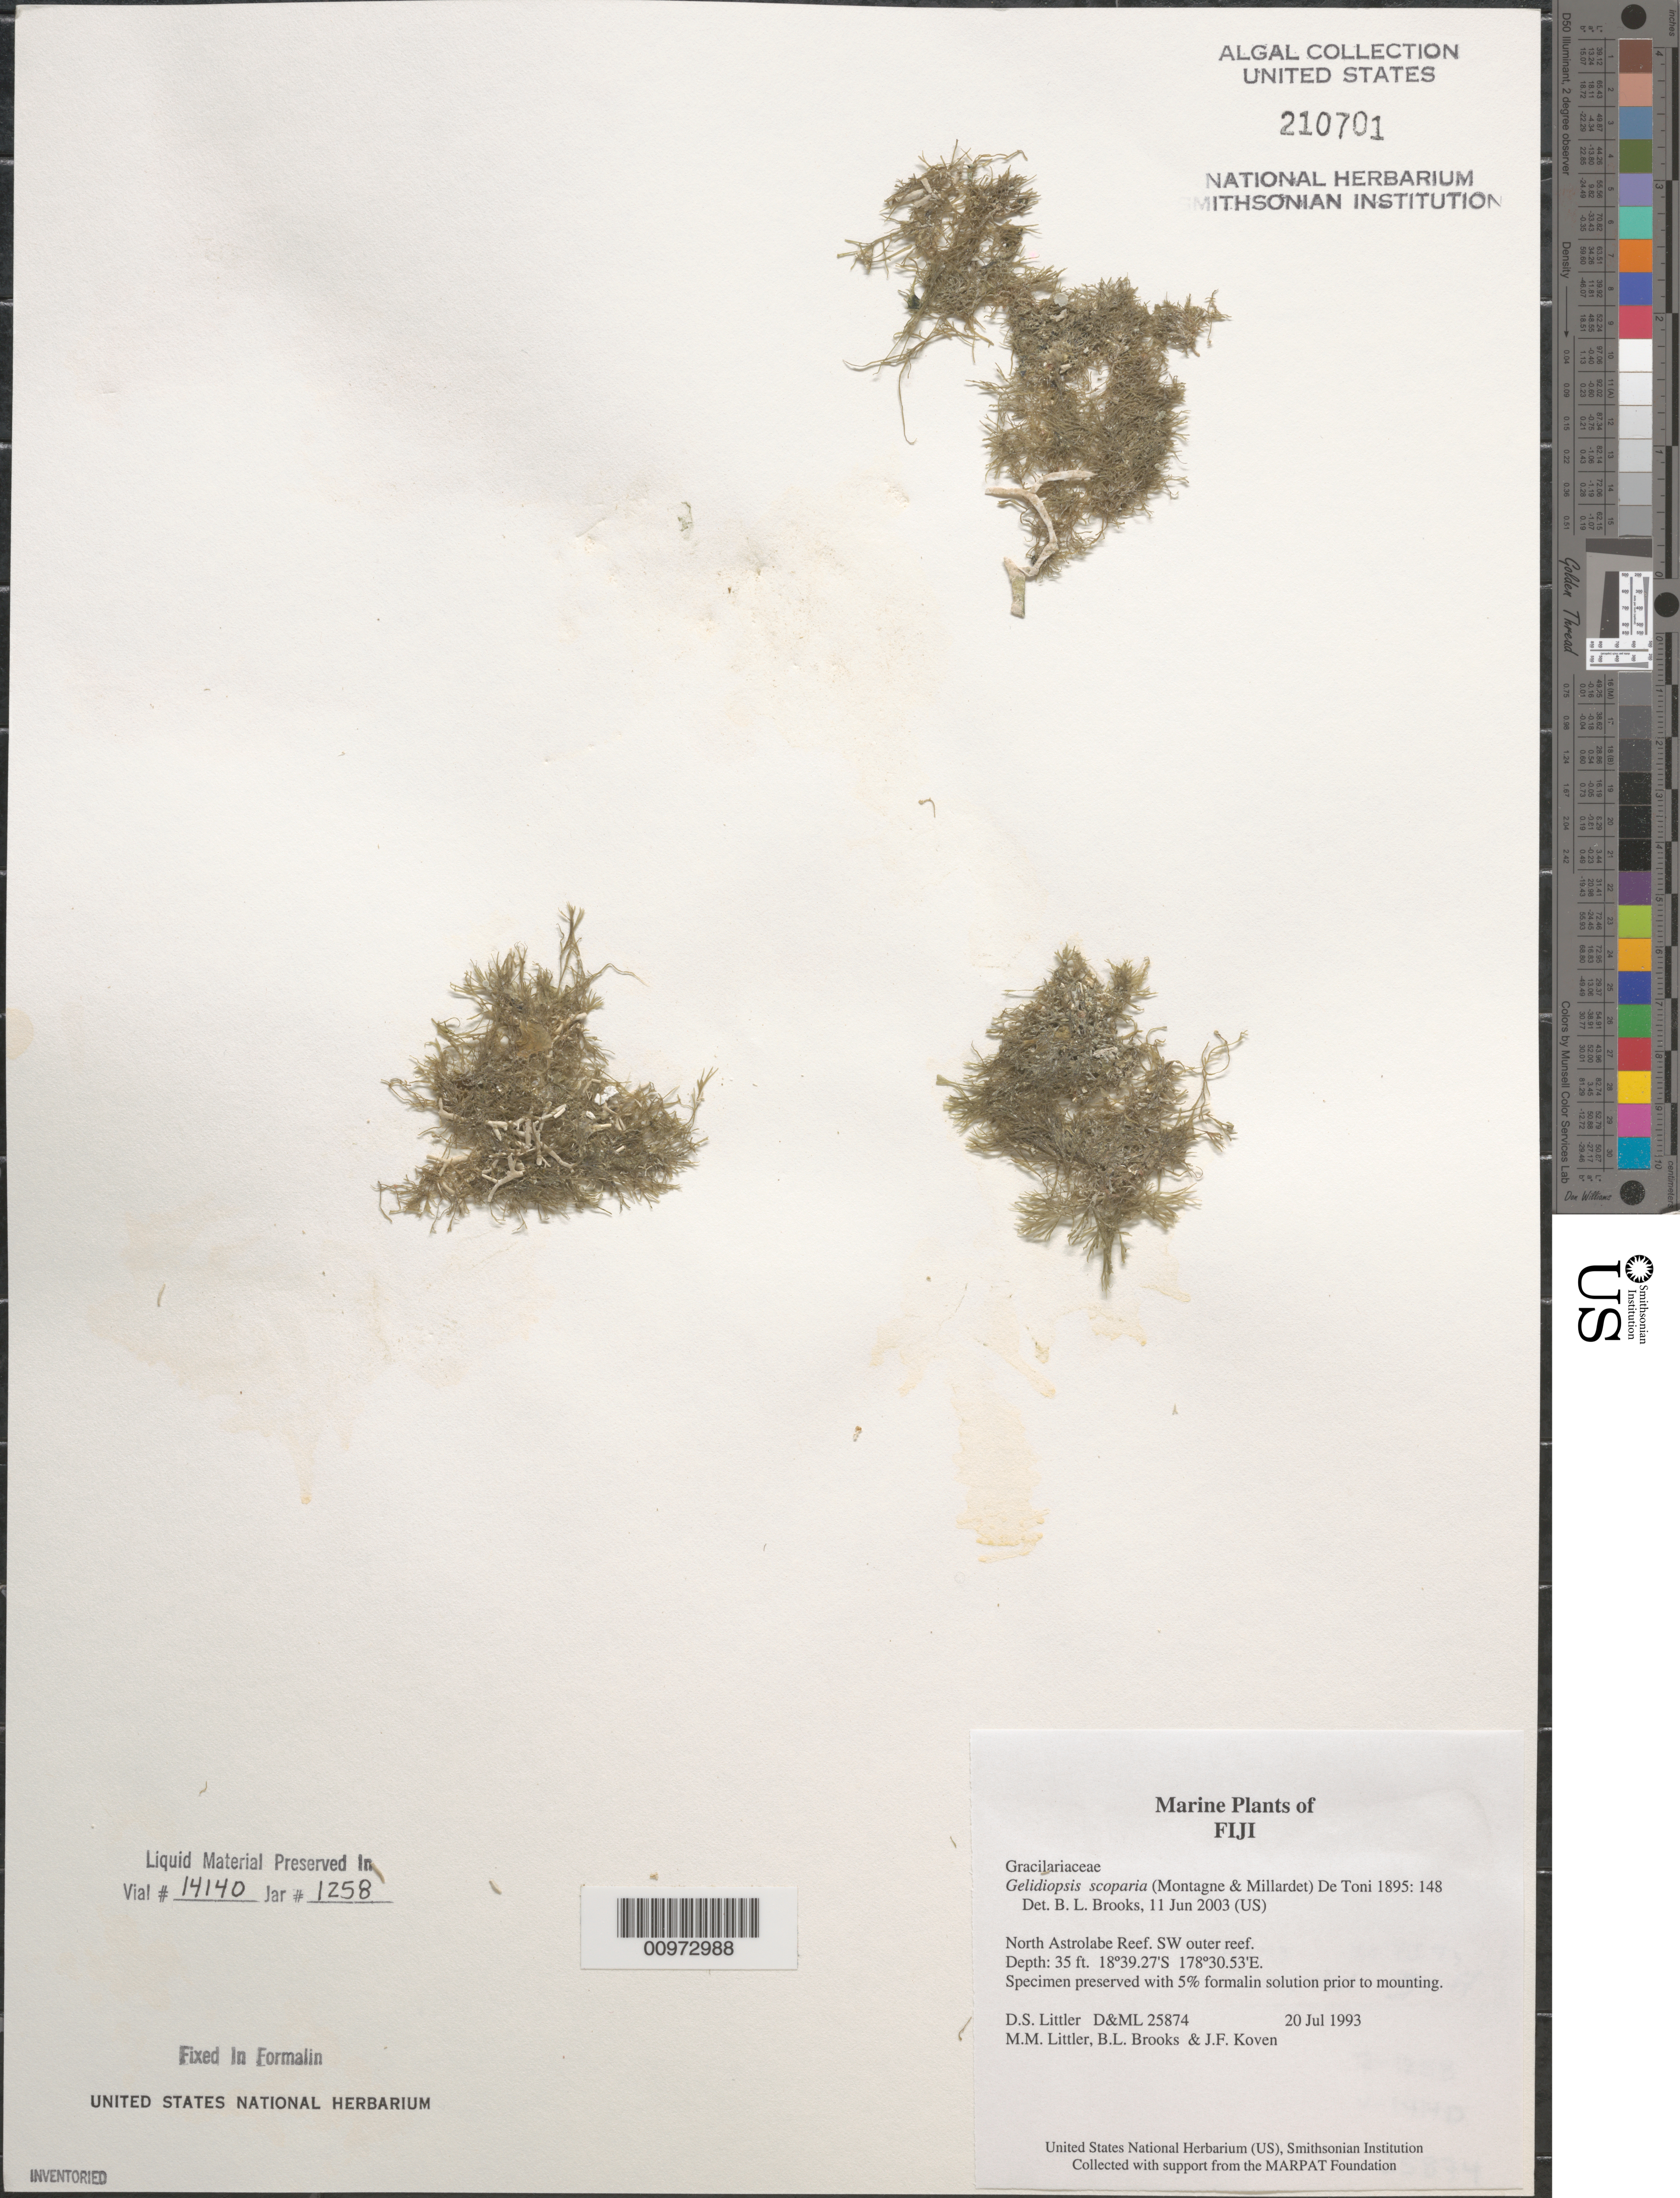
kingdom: Plantae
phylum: Rhodophyta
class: Florideophyceae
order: Rhodymeniales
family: Lomentariaceae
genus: Ceratodictyon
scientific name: Ceratodictyon scoparium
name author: (Mont. & Millardet) R.E. Norris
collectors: D. S. Littler, M. M. Littler, B. Brooks & J. Koven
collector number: D&ML 25874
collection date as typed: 20 Jul 1993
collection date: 1993-07-20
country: Fiji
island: North Astrolabe Reef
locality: North Astrolabe Reef, southwest outer reef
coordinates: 18 39.27'S, 178 30.53'E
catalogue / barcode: US 210701